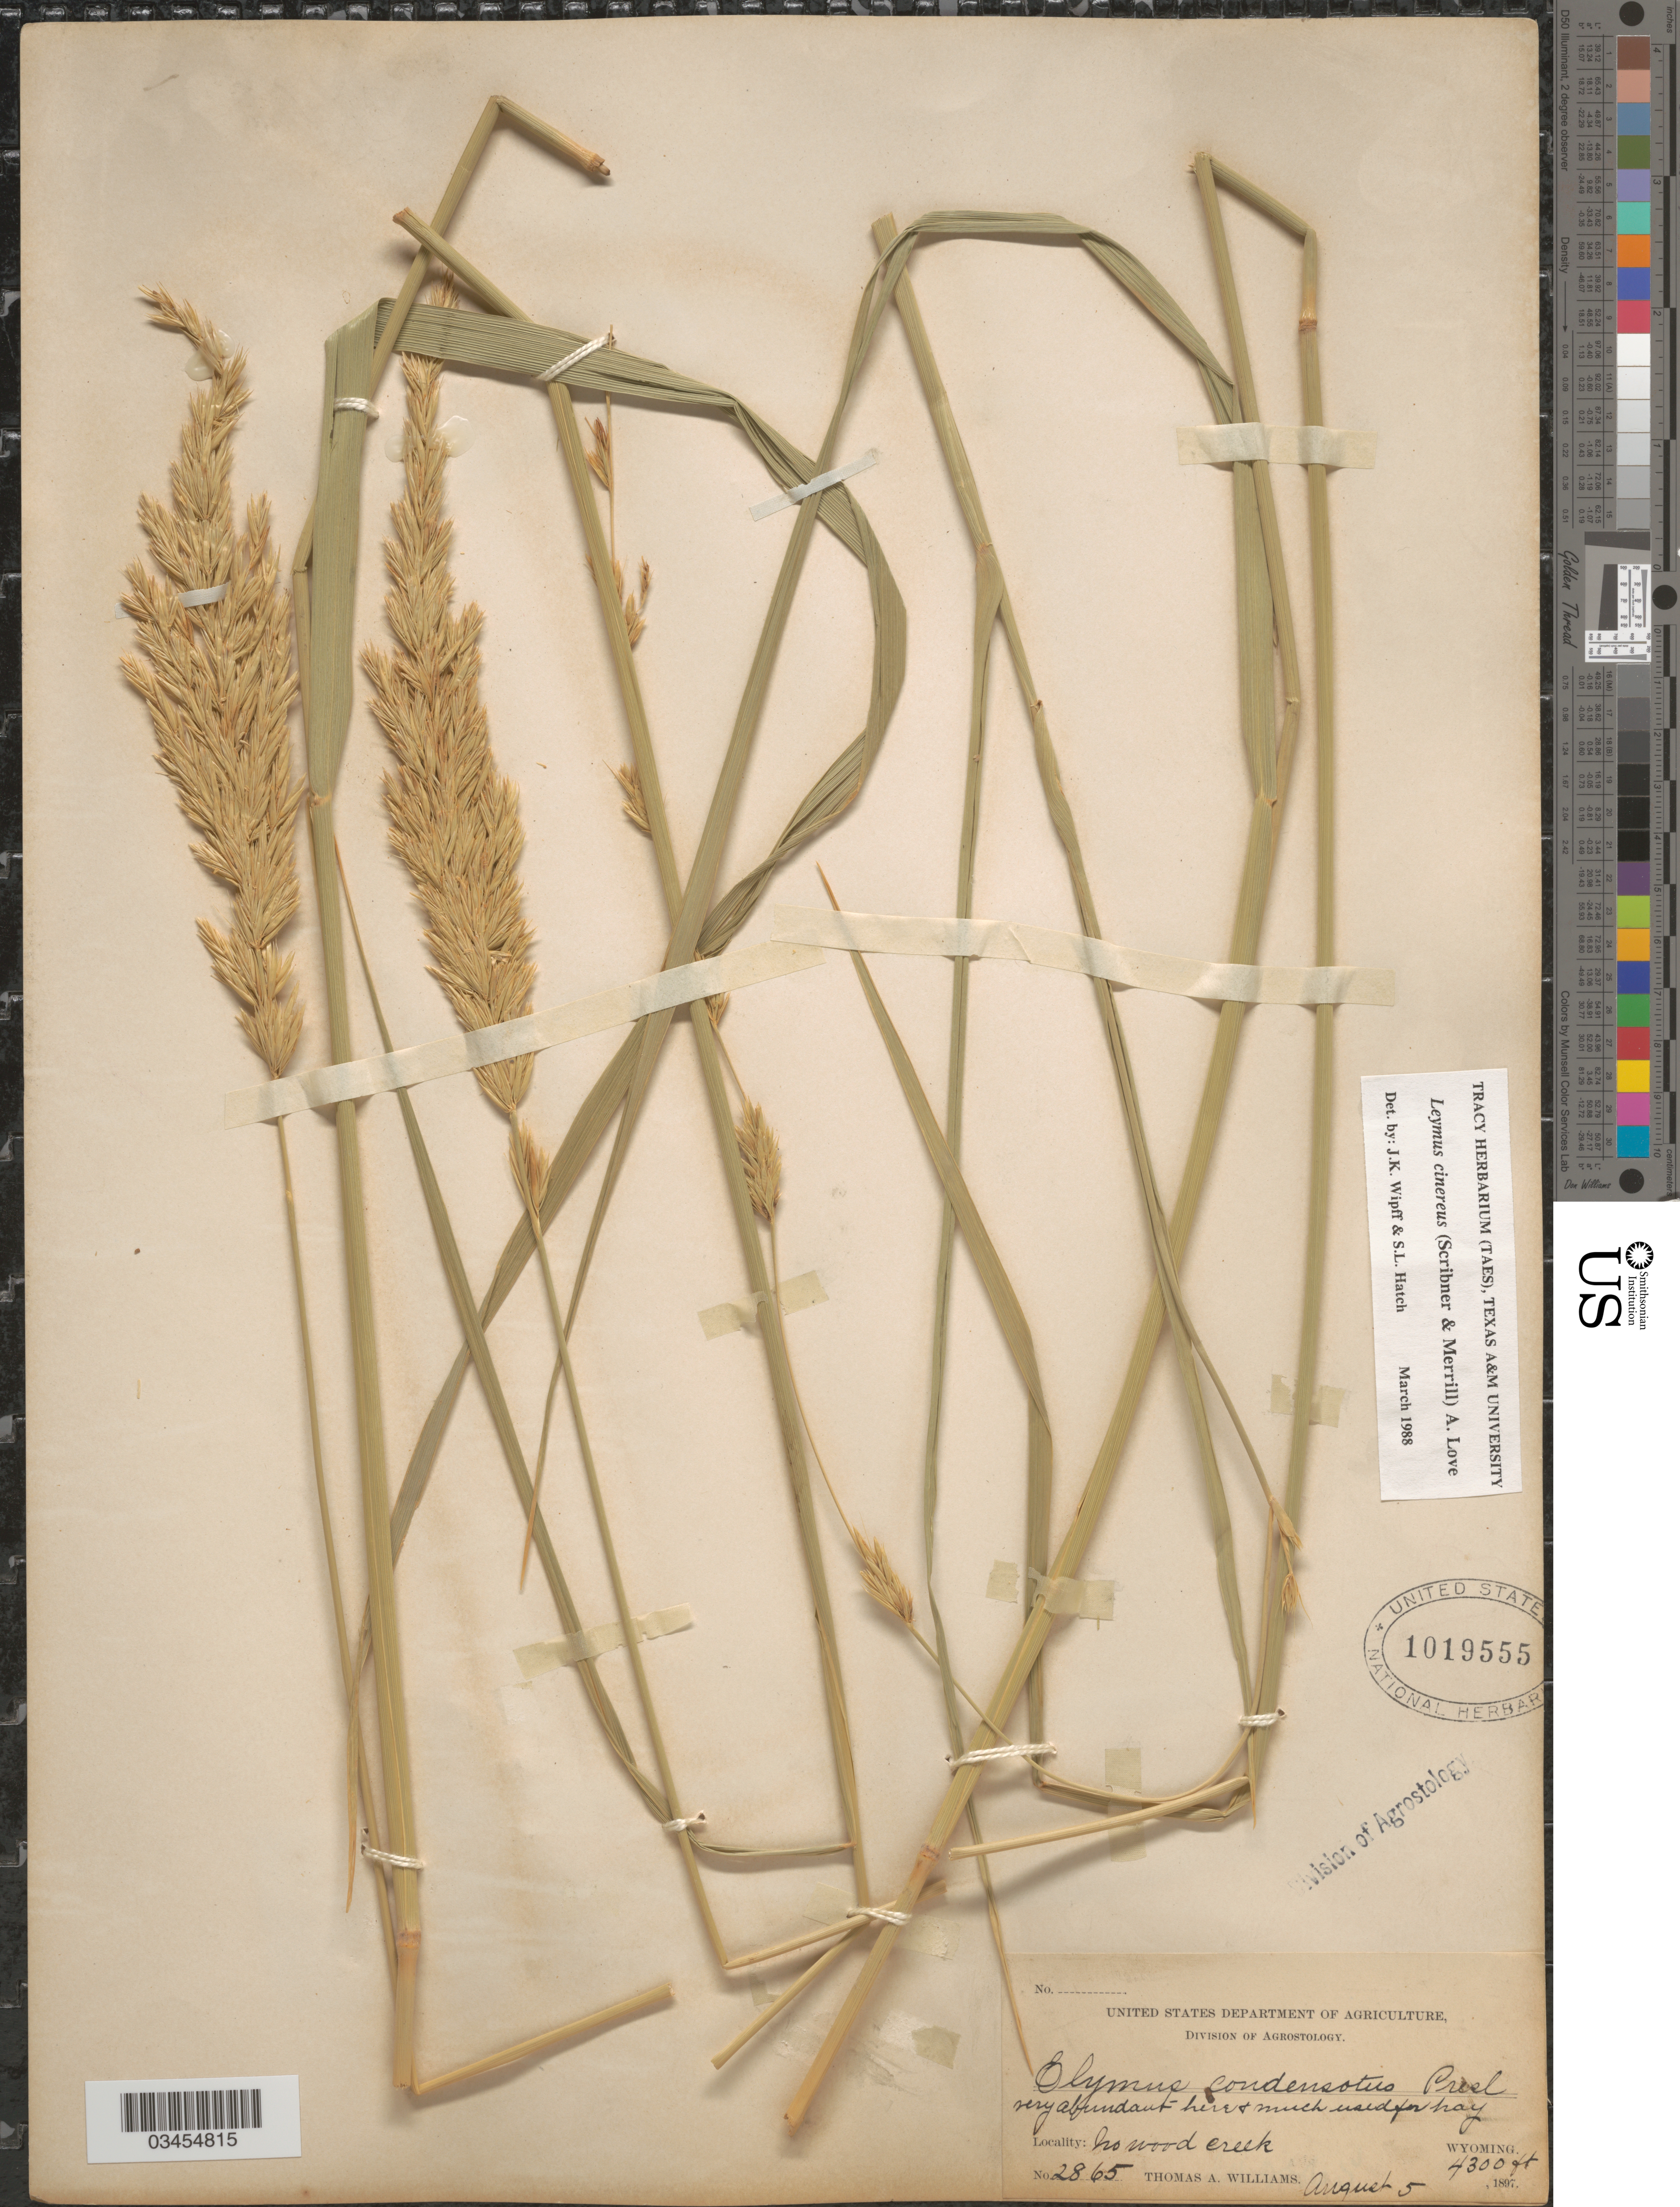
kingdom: Plantae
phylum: Tracheophyta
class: Liliopsida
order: Poales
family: Poaceae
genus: Leymus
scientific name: Leymus cinereus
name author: (Scribn. & Merr.) Á. Löve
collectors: T. A. Williams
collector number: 2865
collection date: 1897-08-05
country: United States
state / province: Wyoming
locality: No wood creek.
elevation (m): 1311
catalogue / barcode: US 1019555